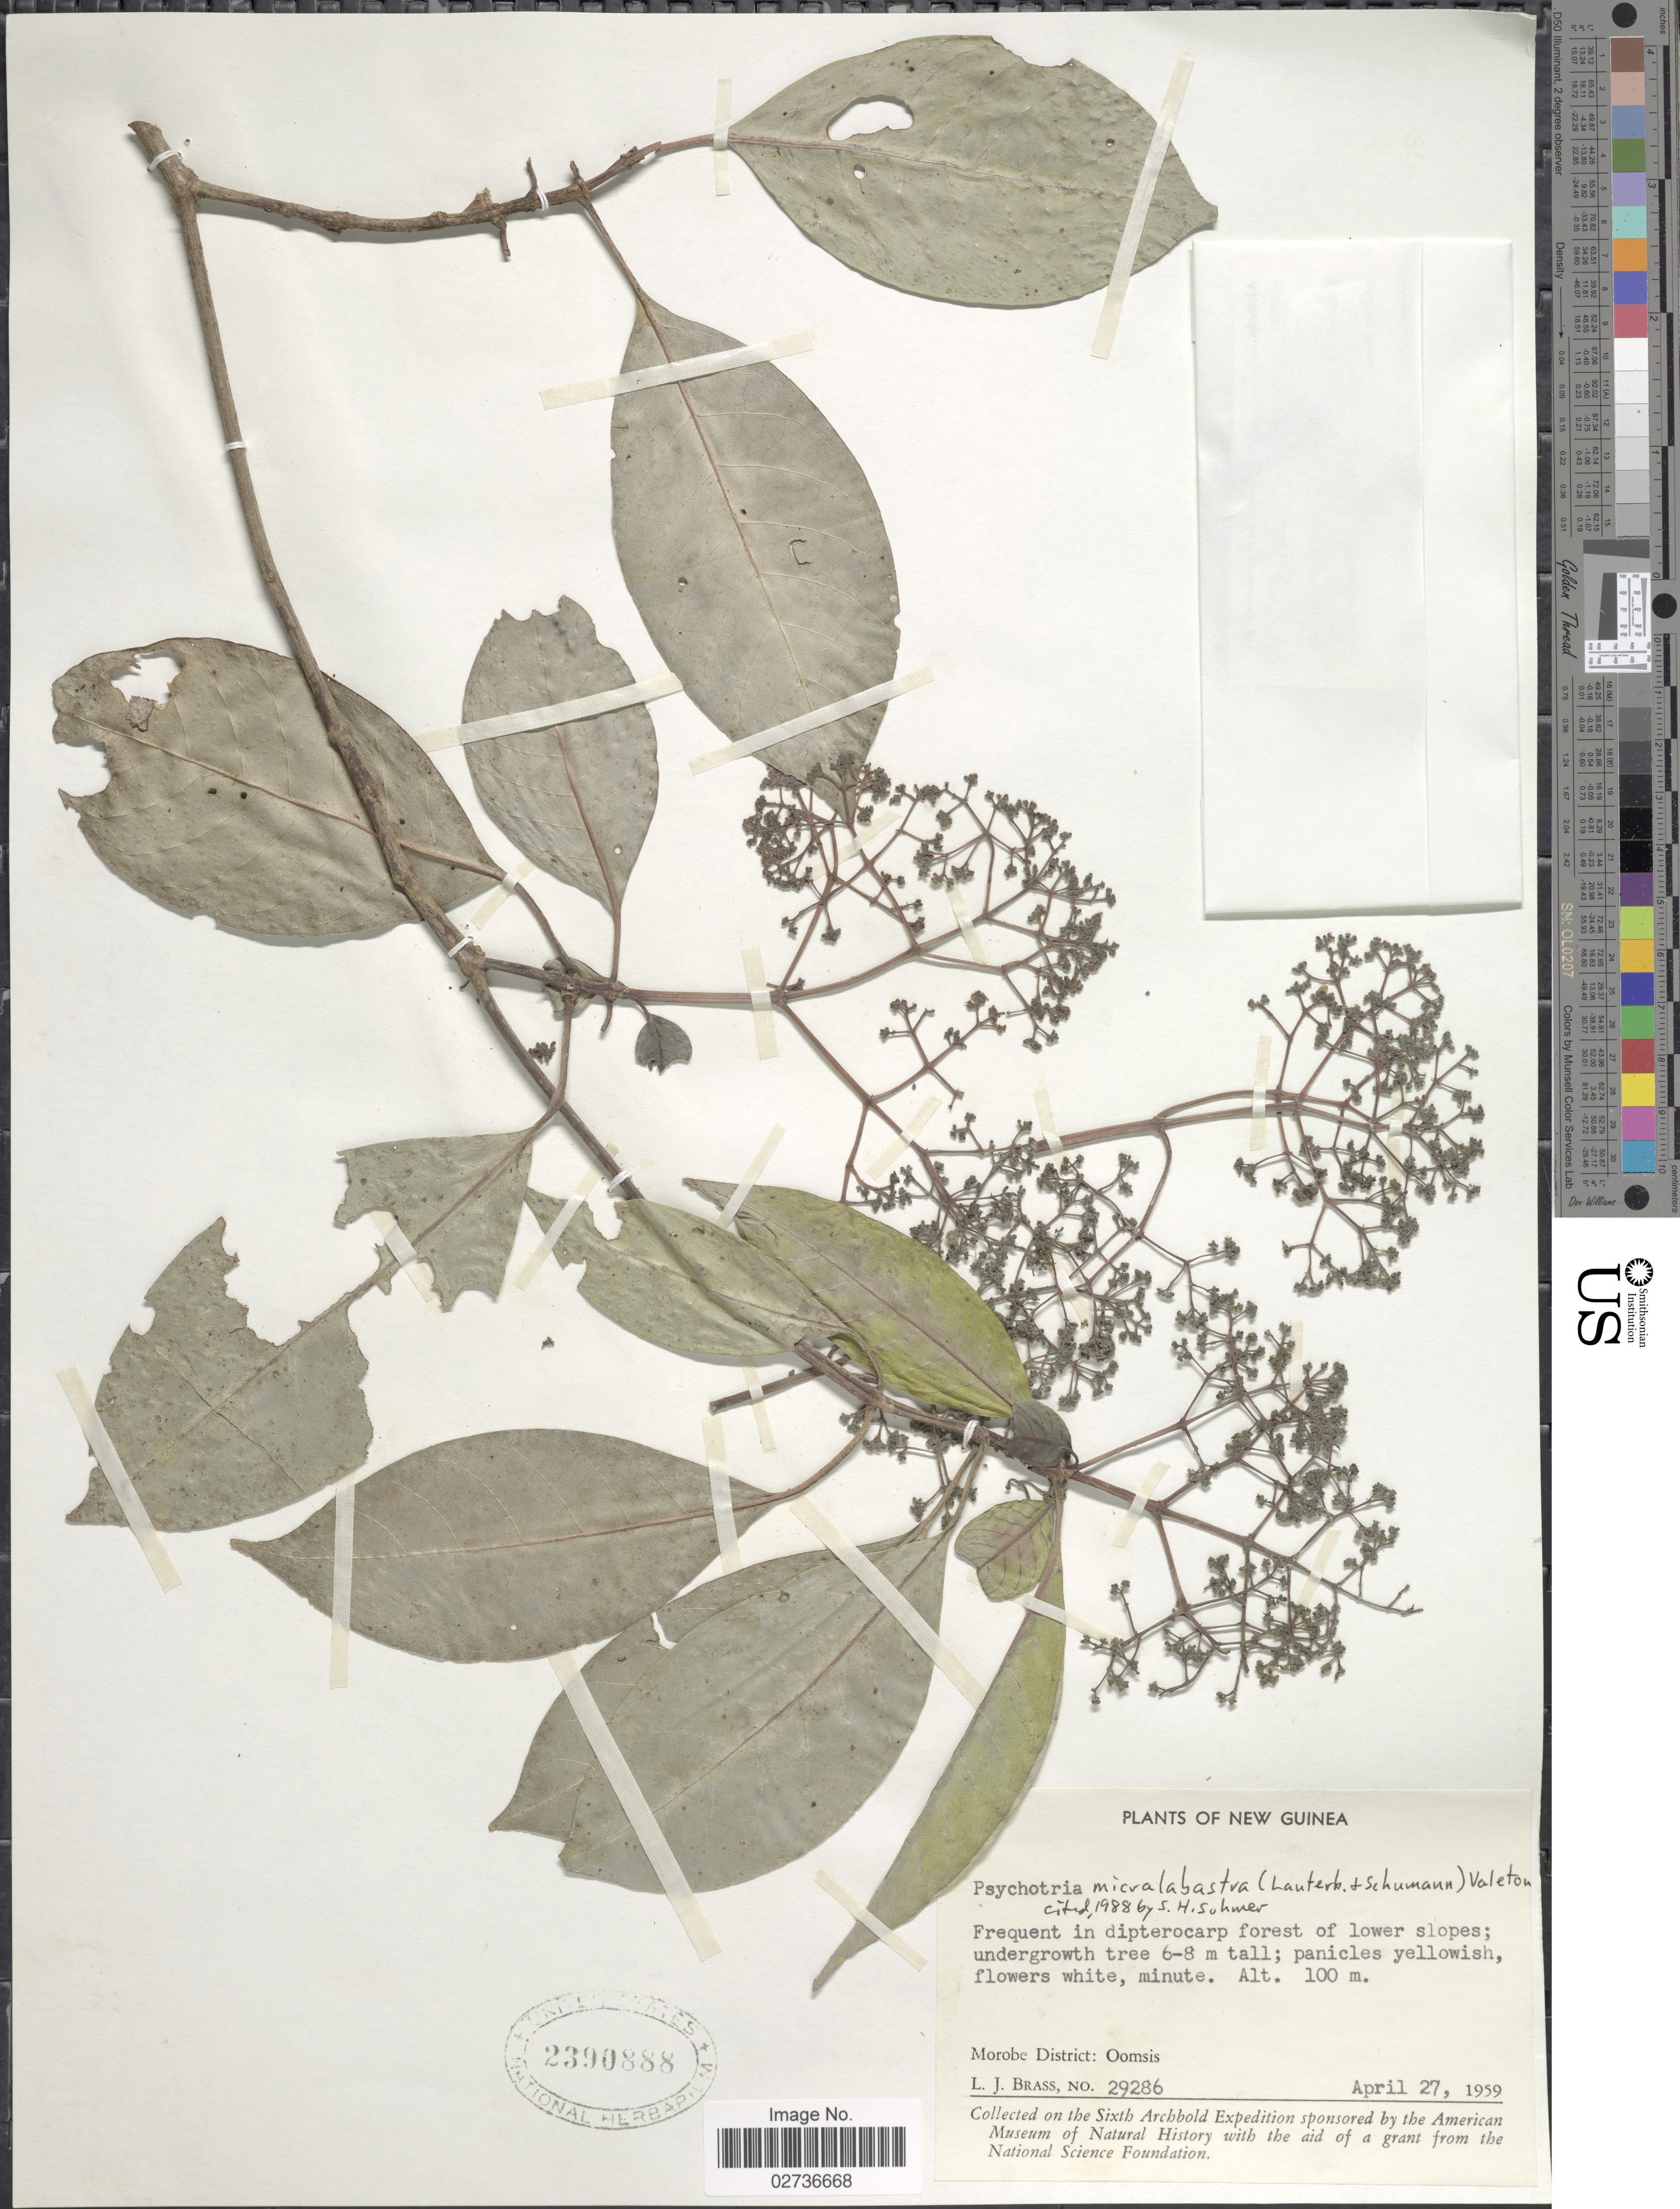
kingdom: Plantae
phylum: Tracheophyta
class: Magnoliopsida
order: Gentianales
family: Rubiaceae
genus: Psychotria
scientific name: Psychotria micralabastra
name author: (Lauterb. & K. Schum.) Valeton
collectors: L. J. Brass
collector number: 29286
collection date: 1959-02-27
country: Papua New Guinea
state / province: Morobe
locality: Morobe District: Oomsis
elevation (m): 100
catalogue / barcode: US 2390888